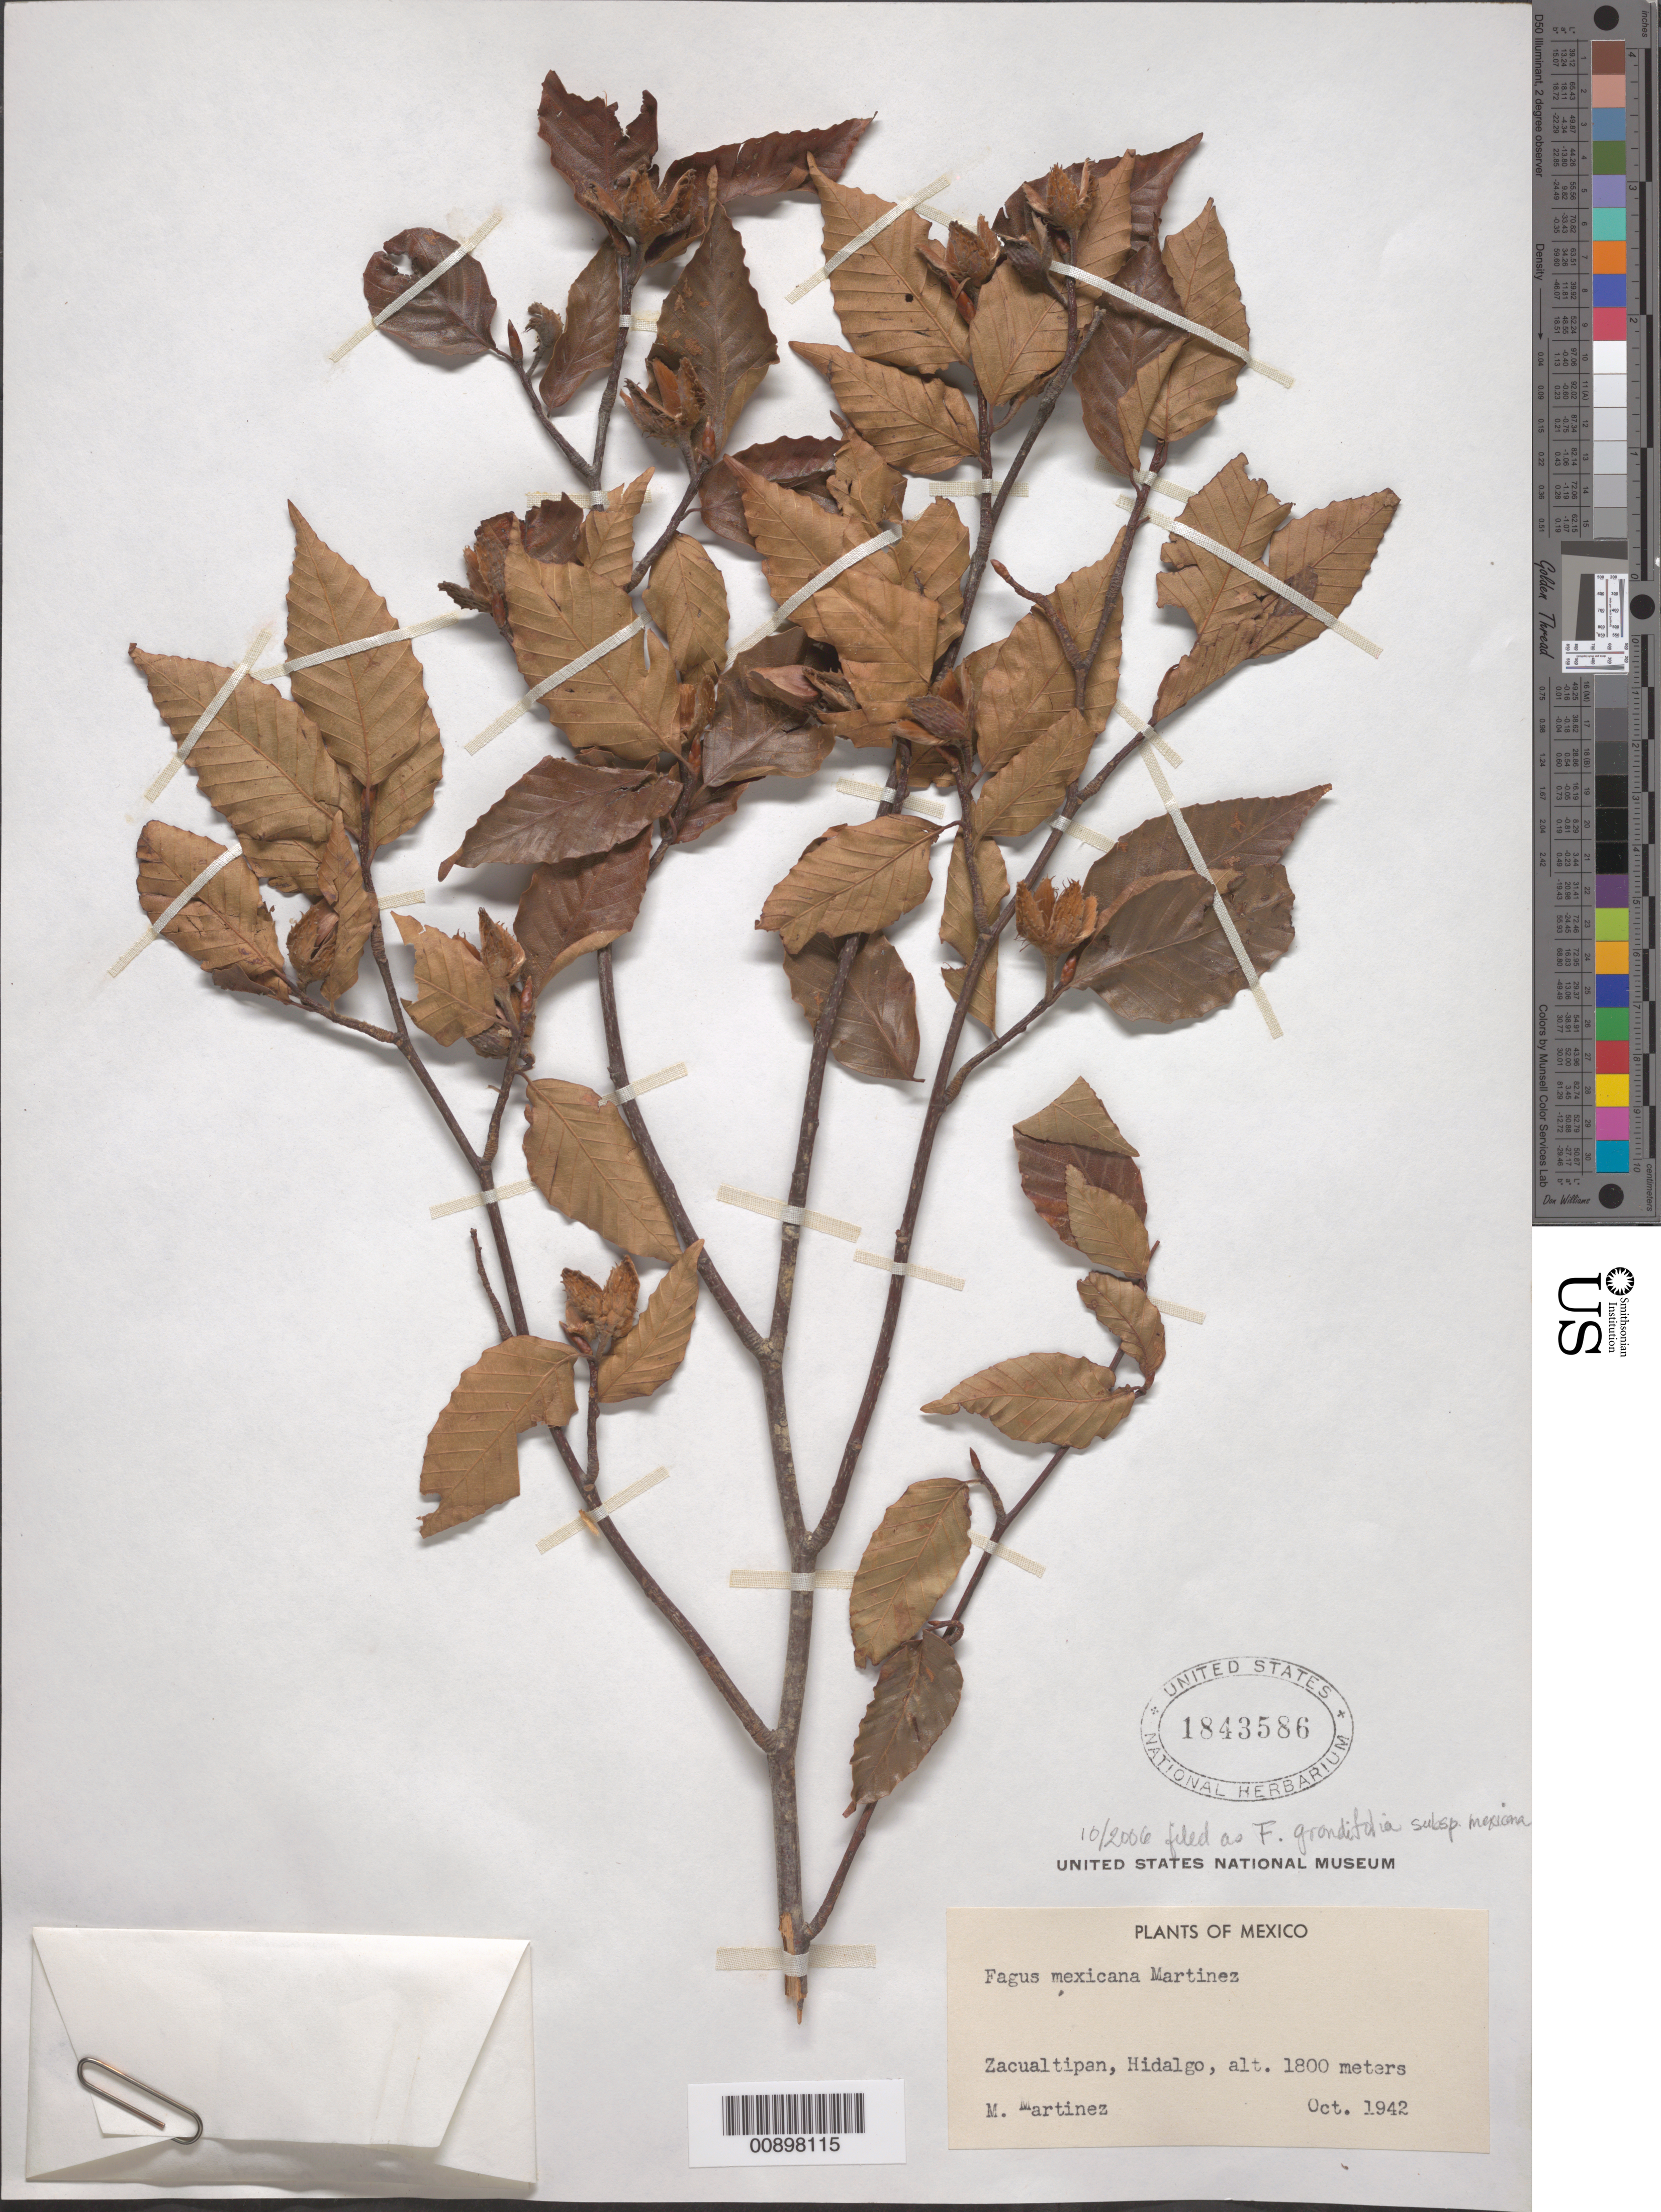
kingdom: Plantae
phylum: Tracheophyta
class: Magnoliopsida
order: Fagales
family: Fagaceae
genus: Fagus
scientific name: Fagus grandifolia subsp. mexicana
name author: (Martínez) A.E. Murray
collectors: M. Martinez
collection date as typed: Oct 1942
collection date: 1942-10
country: Mexico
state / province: Hidalgo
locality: Zacualtipán, Hidalgo.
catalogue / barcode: US 1843586